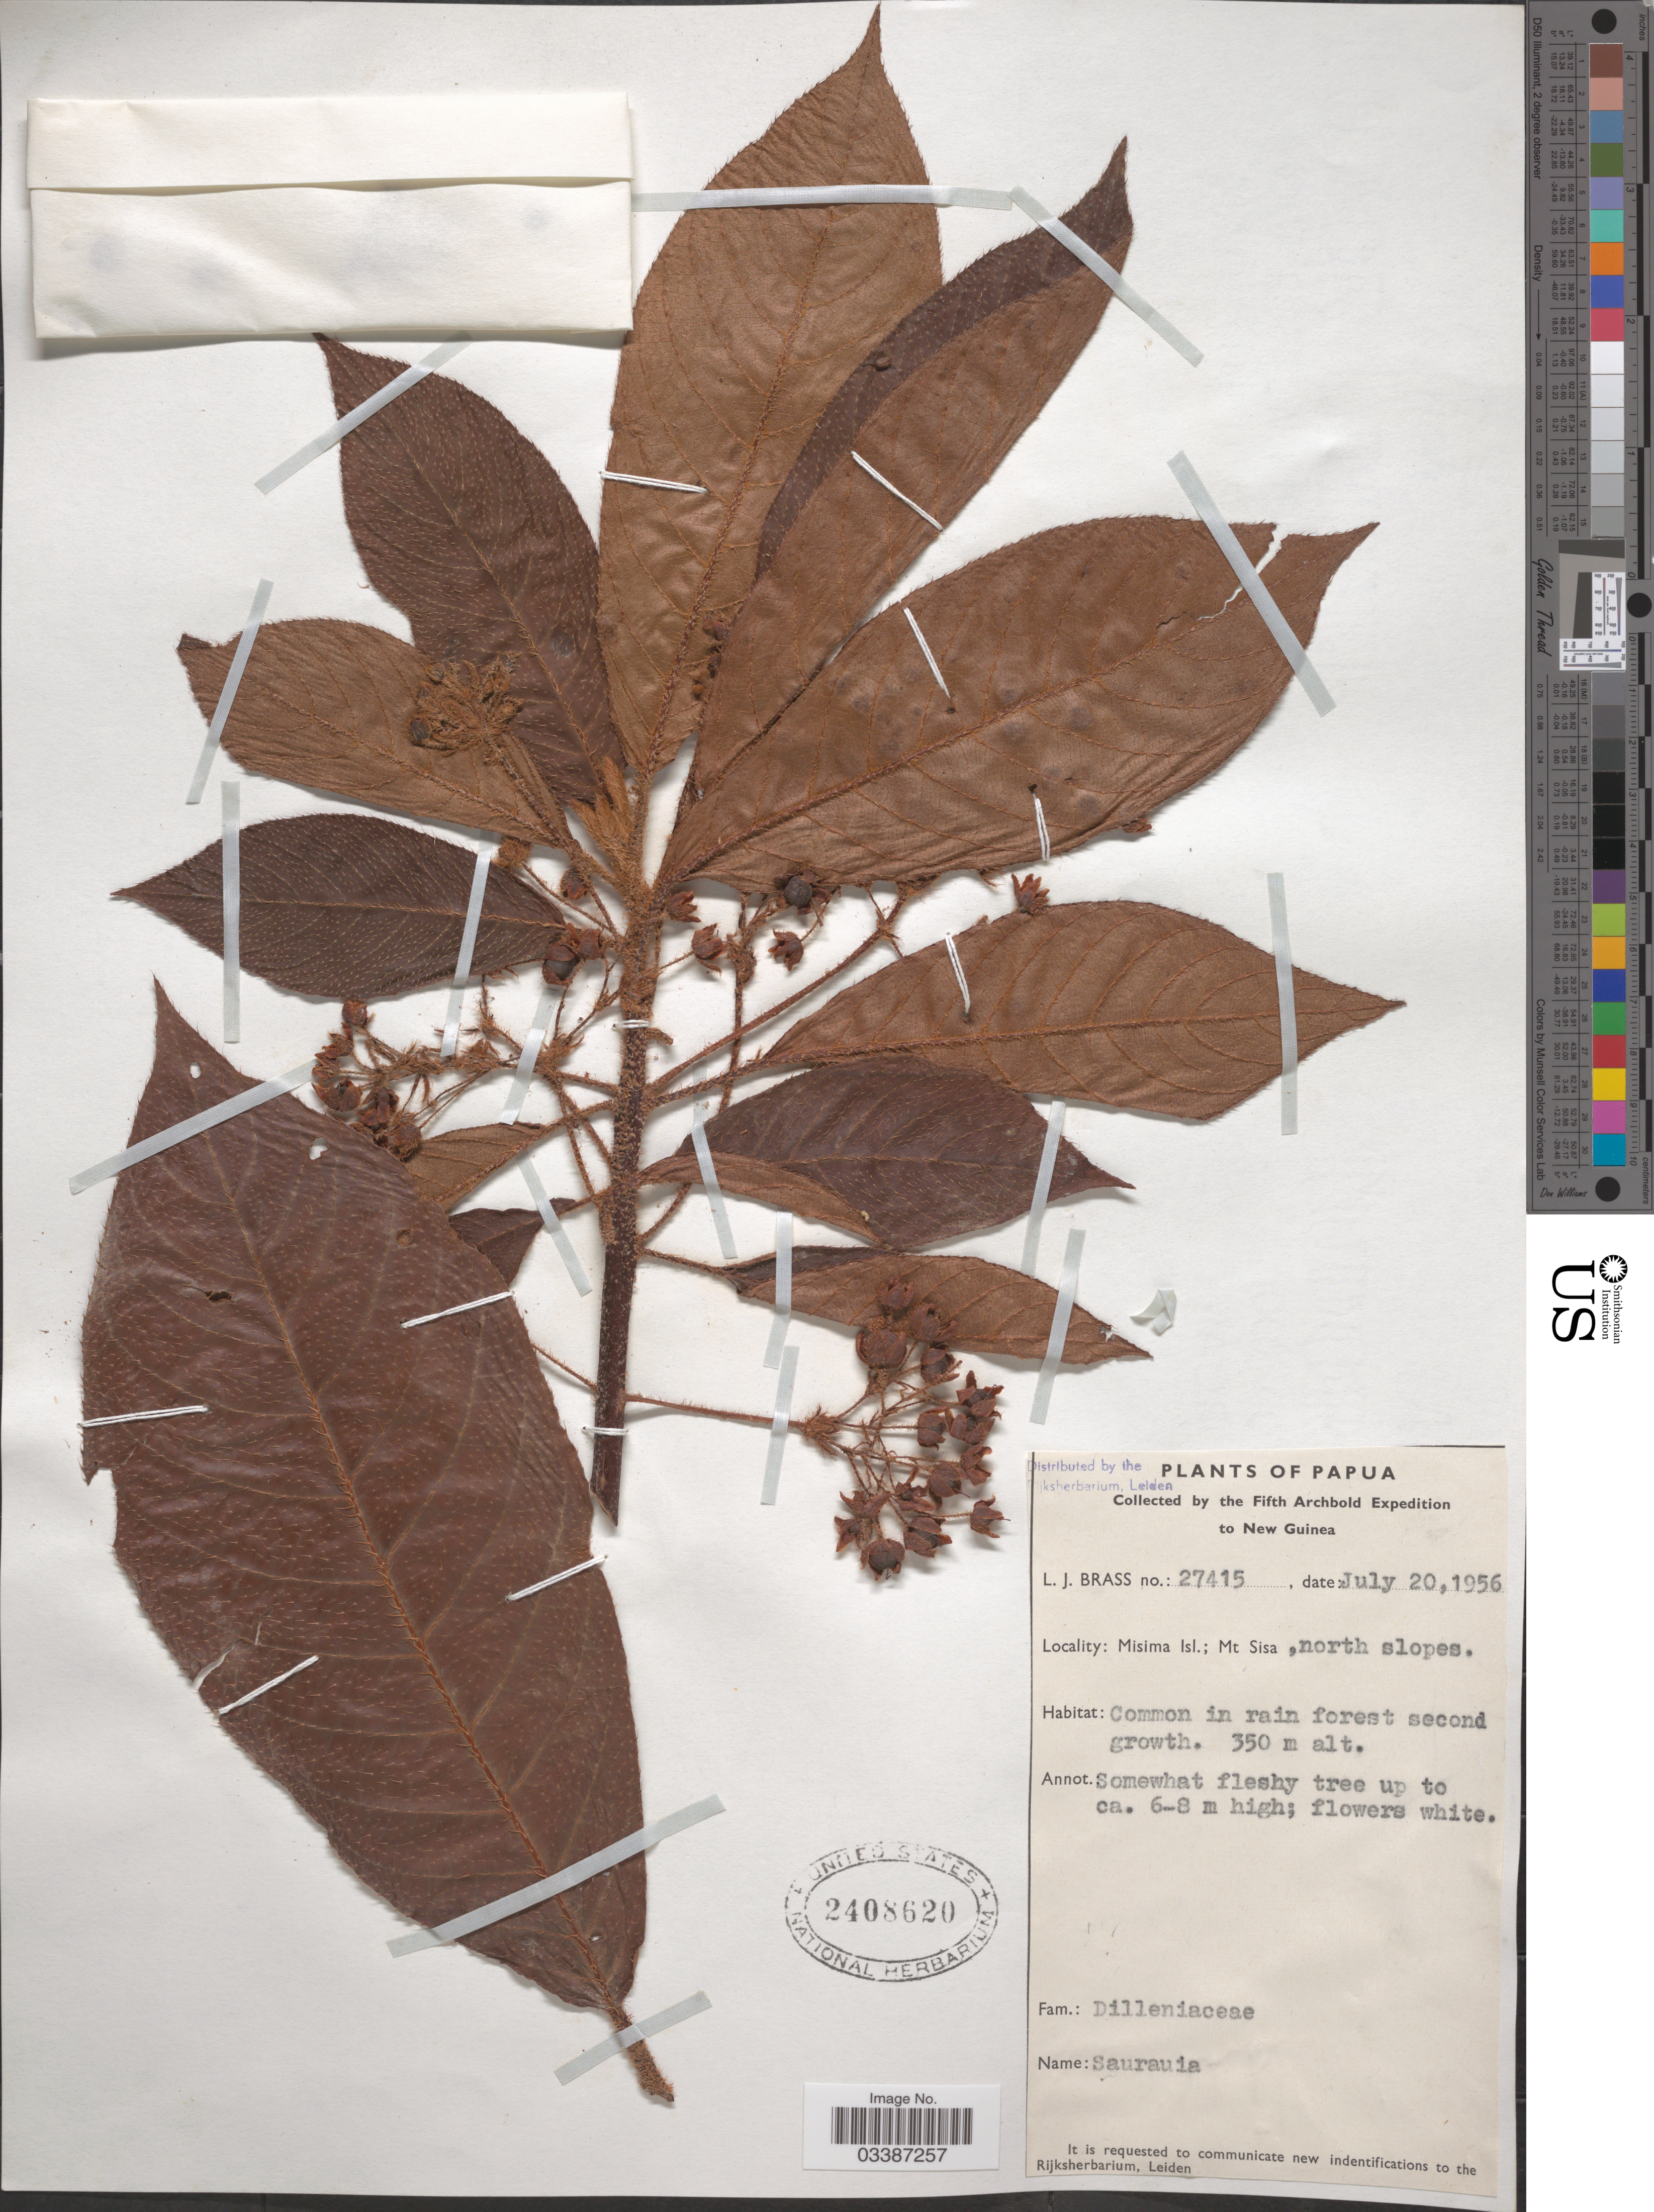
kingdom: Plantae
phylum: Tracheophyta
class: Magnoliopsida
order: Ericales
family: Actinidiaceae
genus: Saurauia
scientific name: Saurauia sp.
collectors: L. J. Brass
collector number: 27415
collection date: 1956-07-20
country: Papua New Guinea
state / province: Milne Bay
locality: Papua. New Guinea. Misima Isl.; Mt Sisa, north slopes.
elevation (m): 350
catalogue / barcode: US 2408620